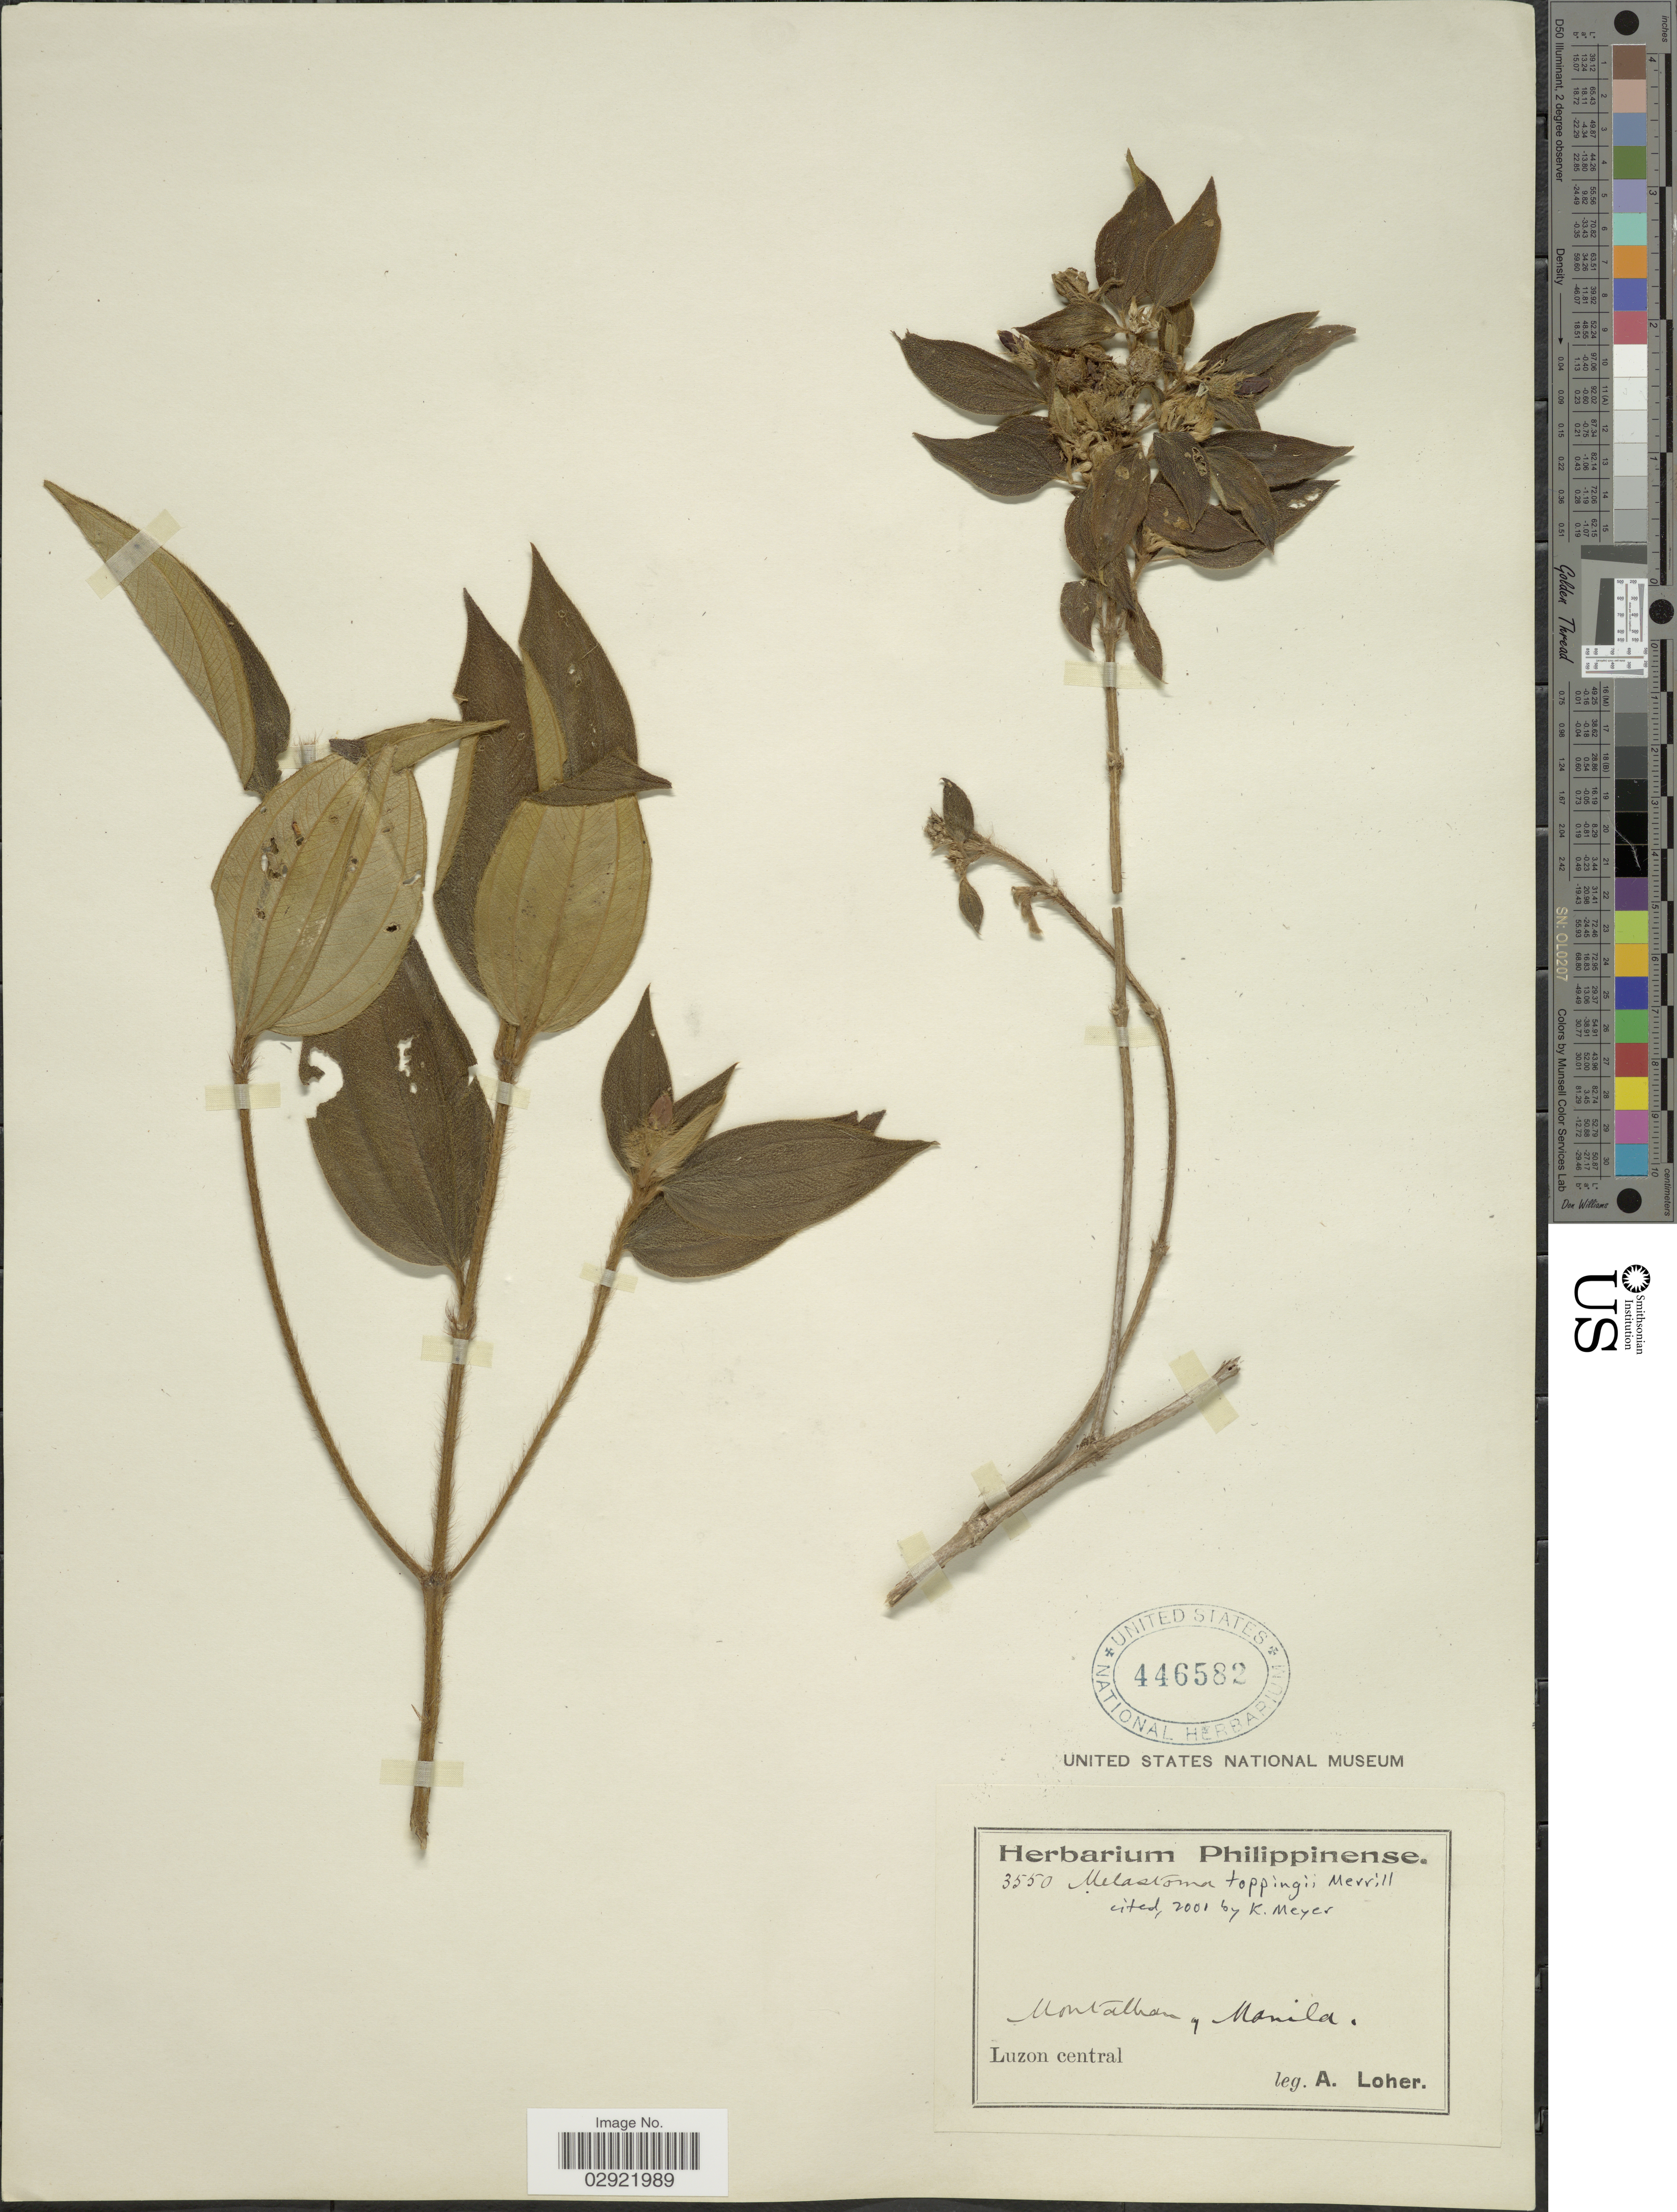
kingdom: Plantae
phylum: Tracheophyta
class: Magnoliopsida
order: Myrtales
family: Melastomataceae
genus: Melastoma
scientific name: Melastoma toppingii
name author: Merr.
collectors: A. Loher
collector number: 3550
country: Philippines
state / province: Central Luzon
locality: Montalban, Manila. Luzon Central.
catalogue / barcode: US 466582